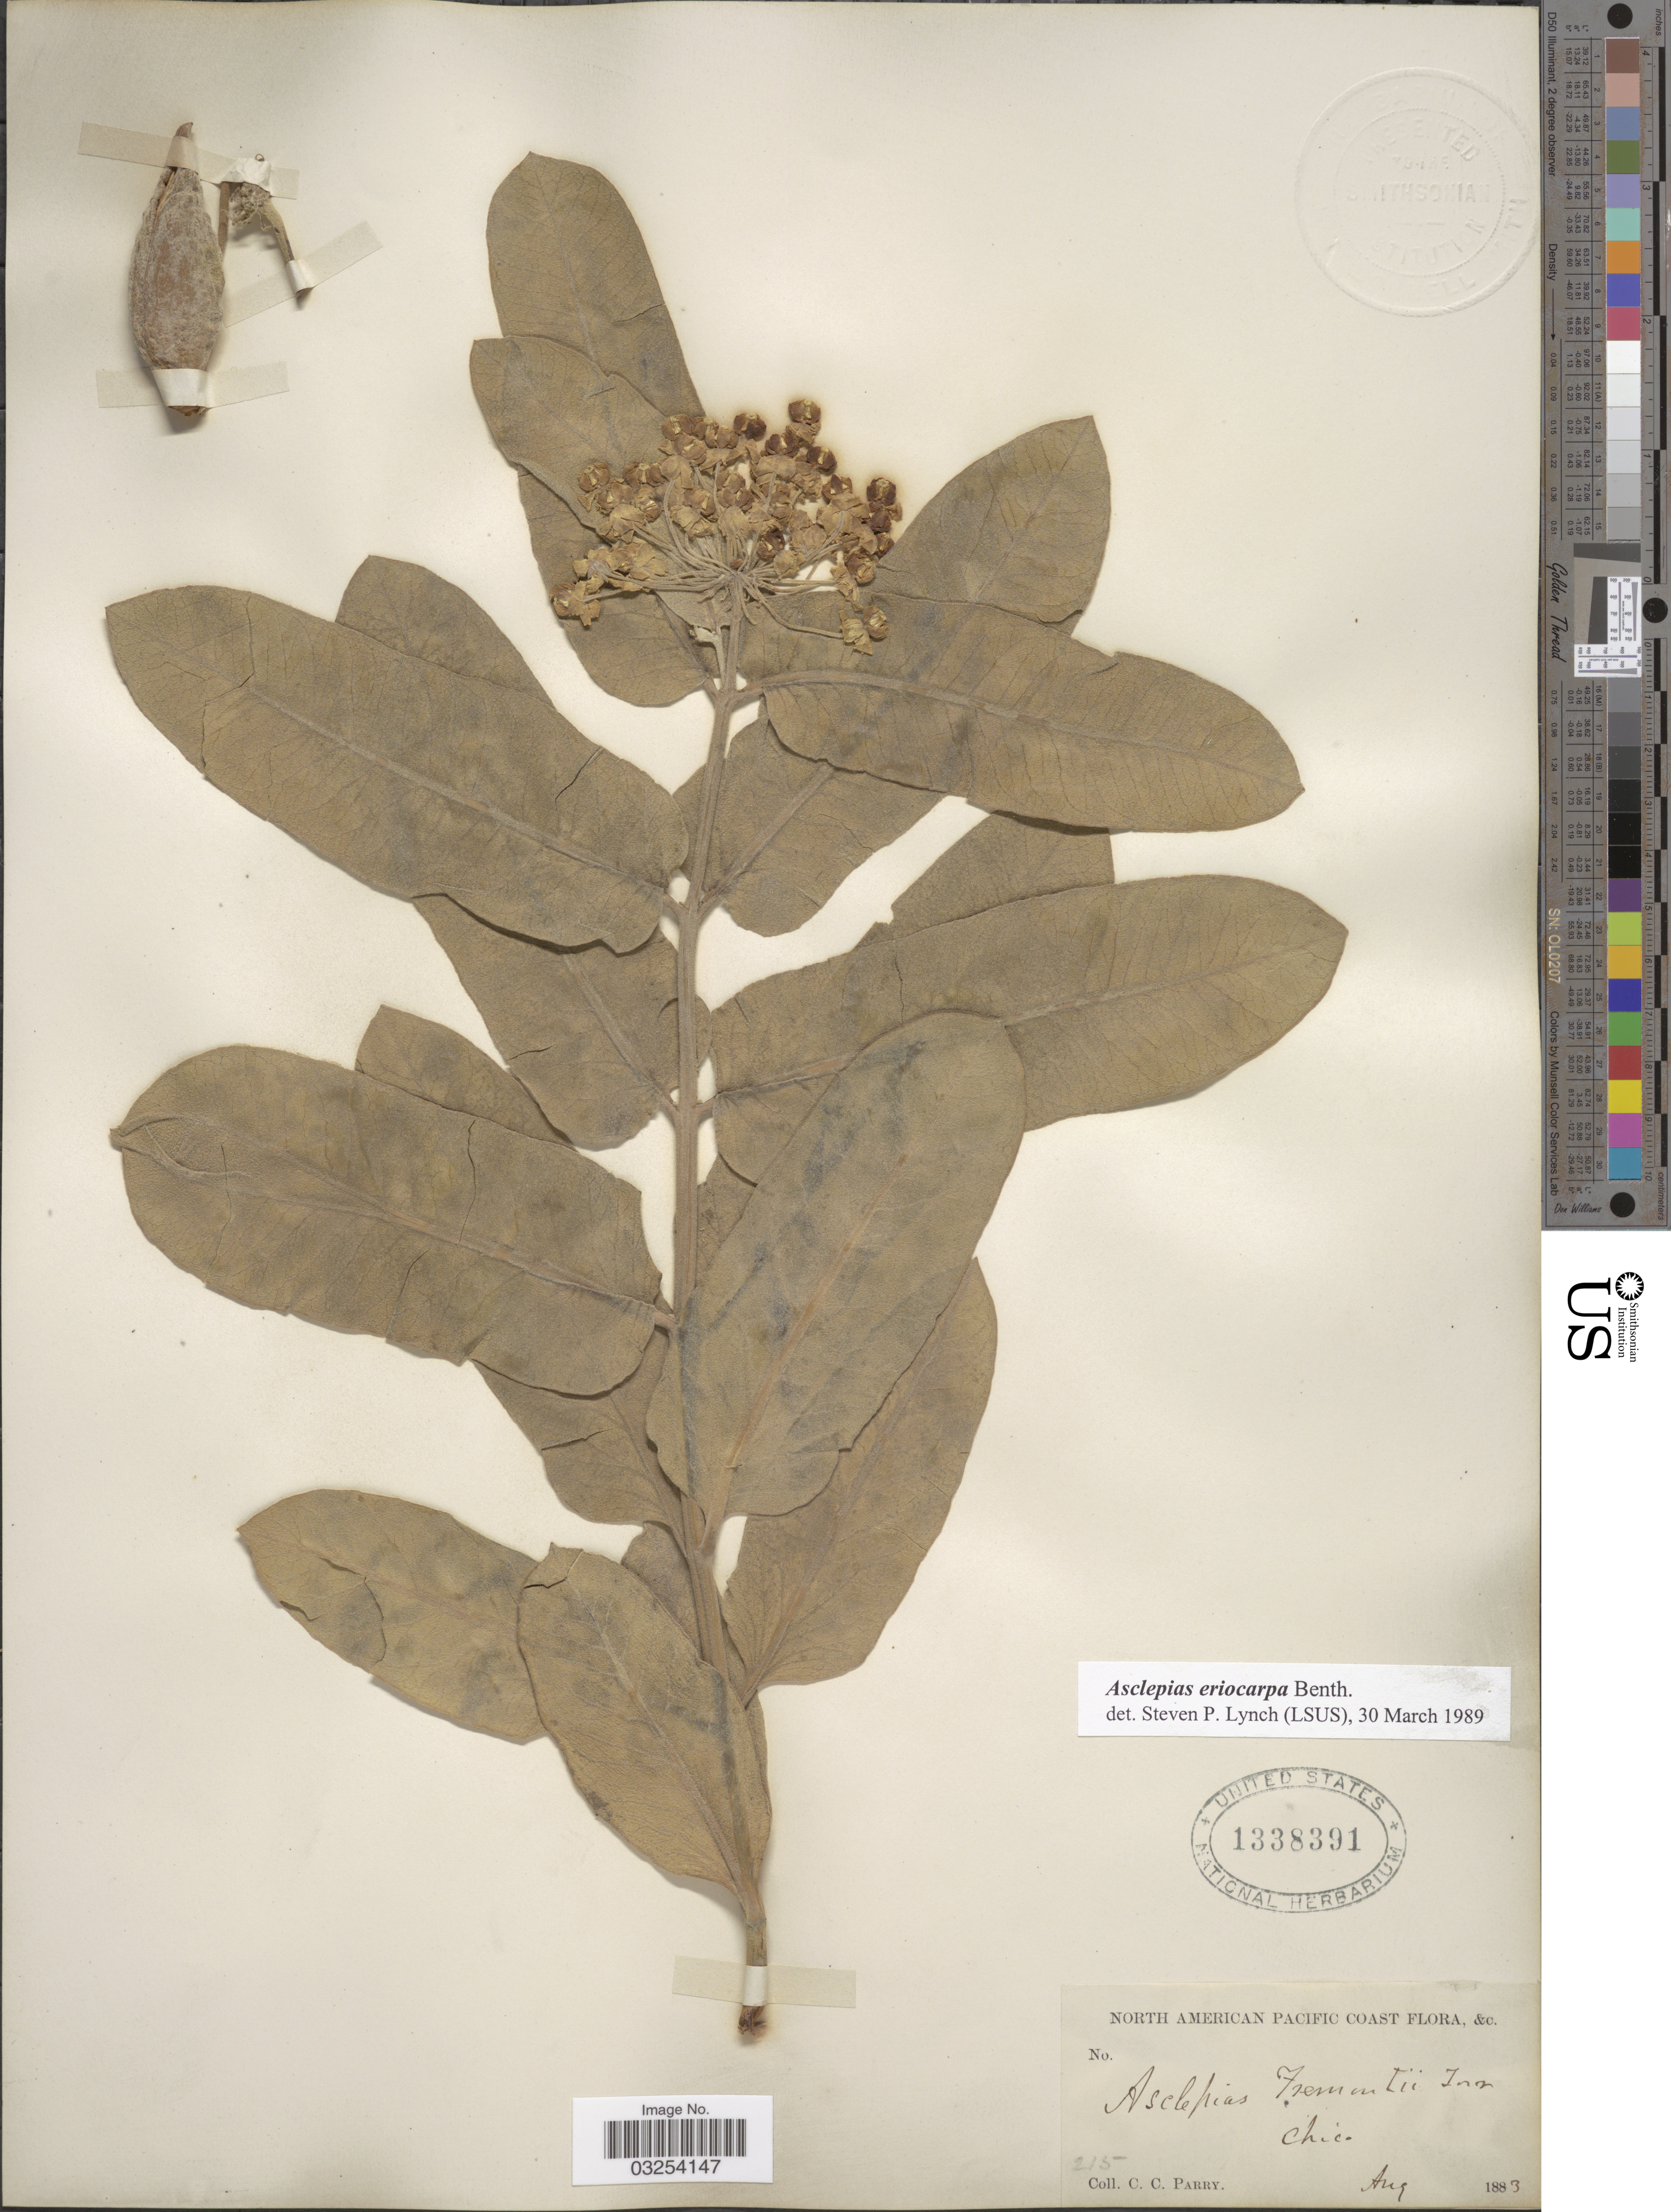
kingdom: Plantae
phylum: Tracheophyta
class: Magnoliopsida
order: Gentianales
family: Apocynaceae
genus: Asclepias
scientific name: Asclepias eriocarpa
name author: Benth.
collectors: C. C. Parry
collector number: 215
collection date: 1883-08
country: United States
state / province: California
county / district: Butte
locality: North American Pacific Coast. Chico.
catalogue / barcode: US 1338391